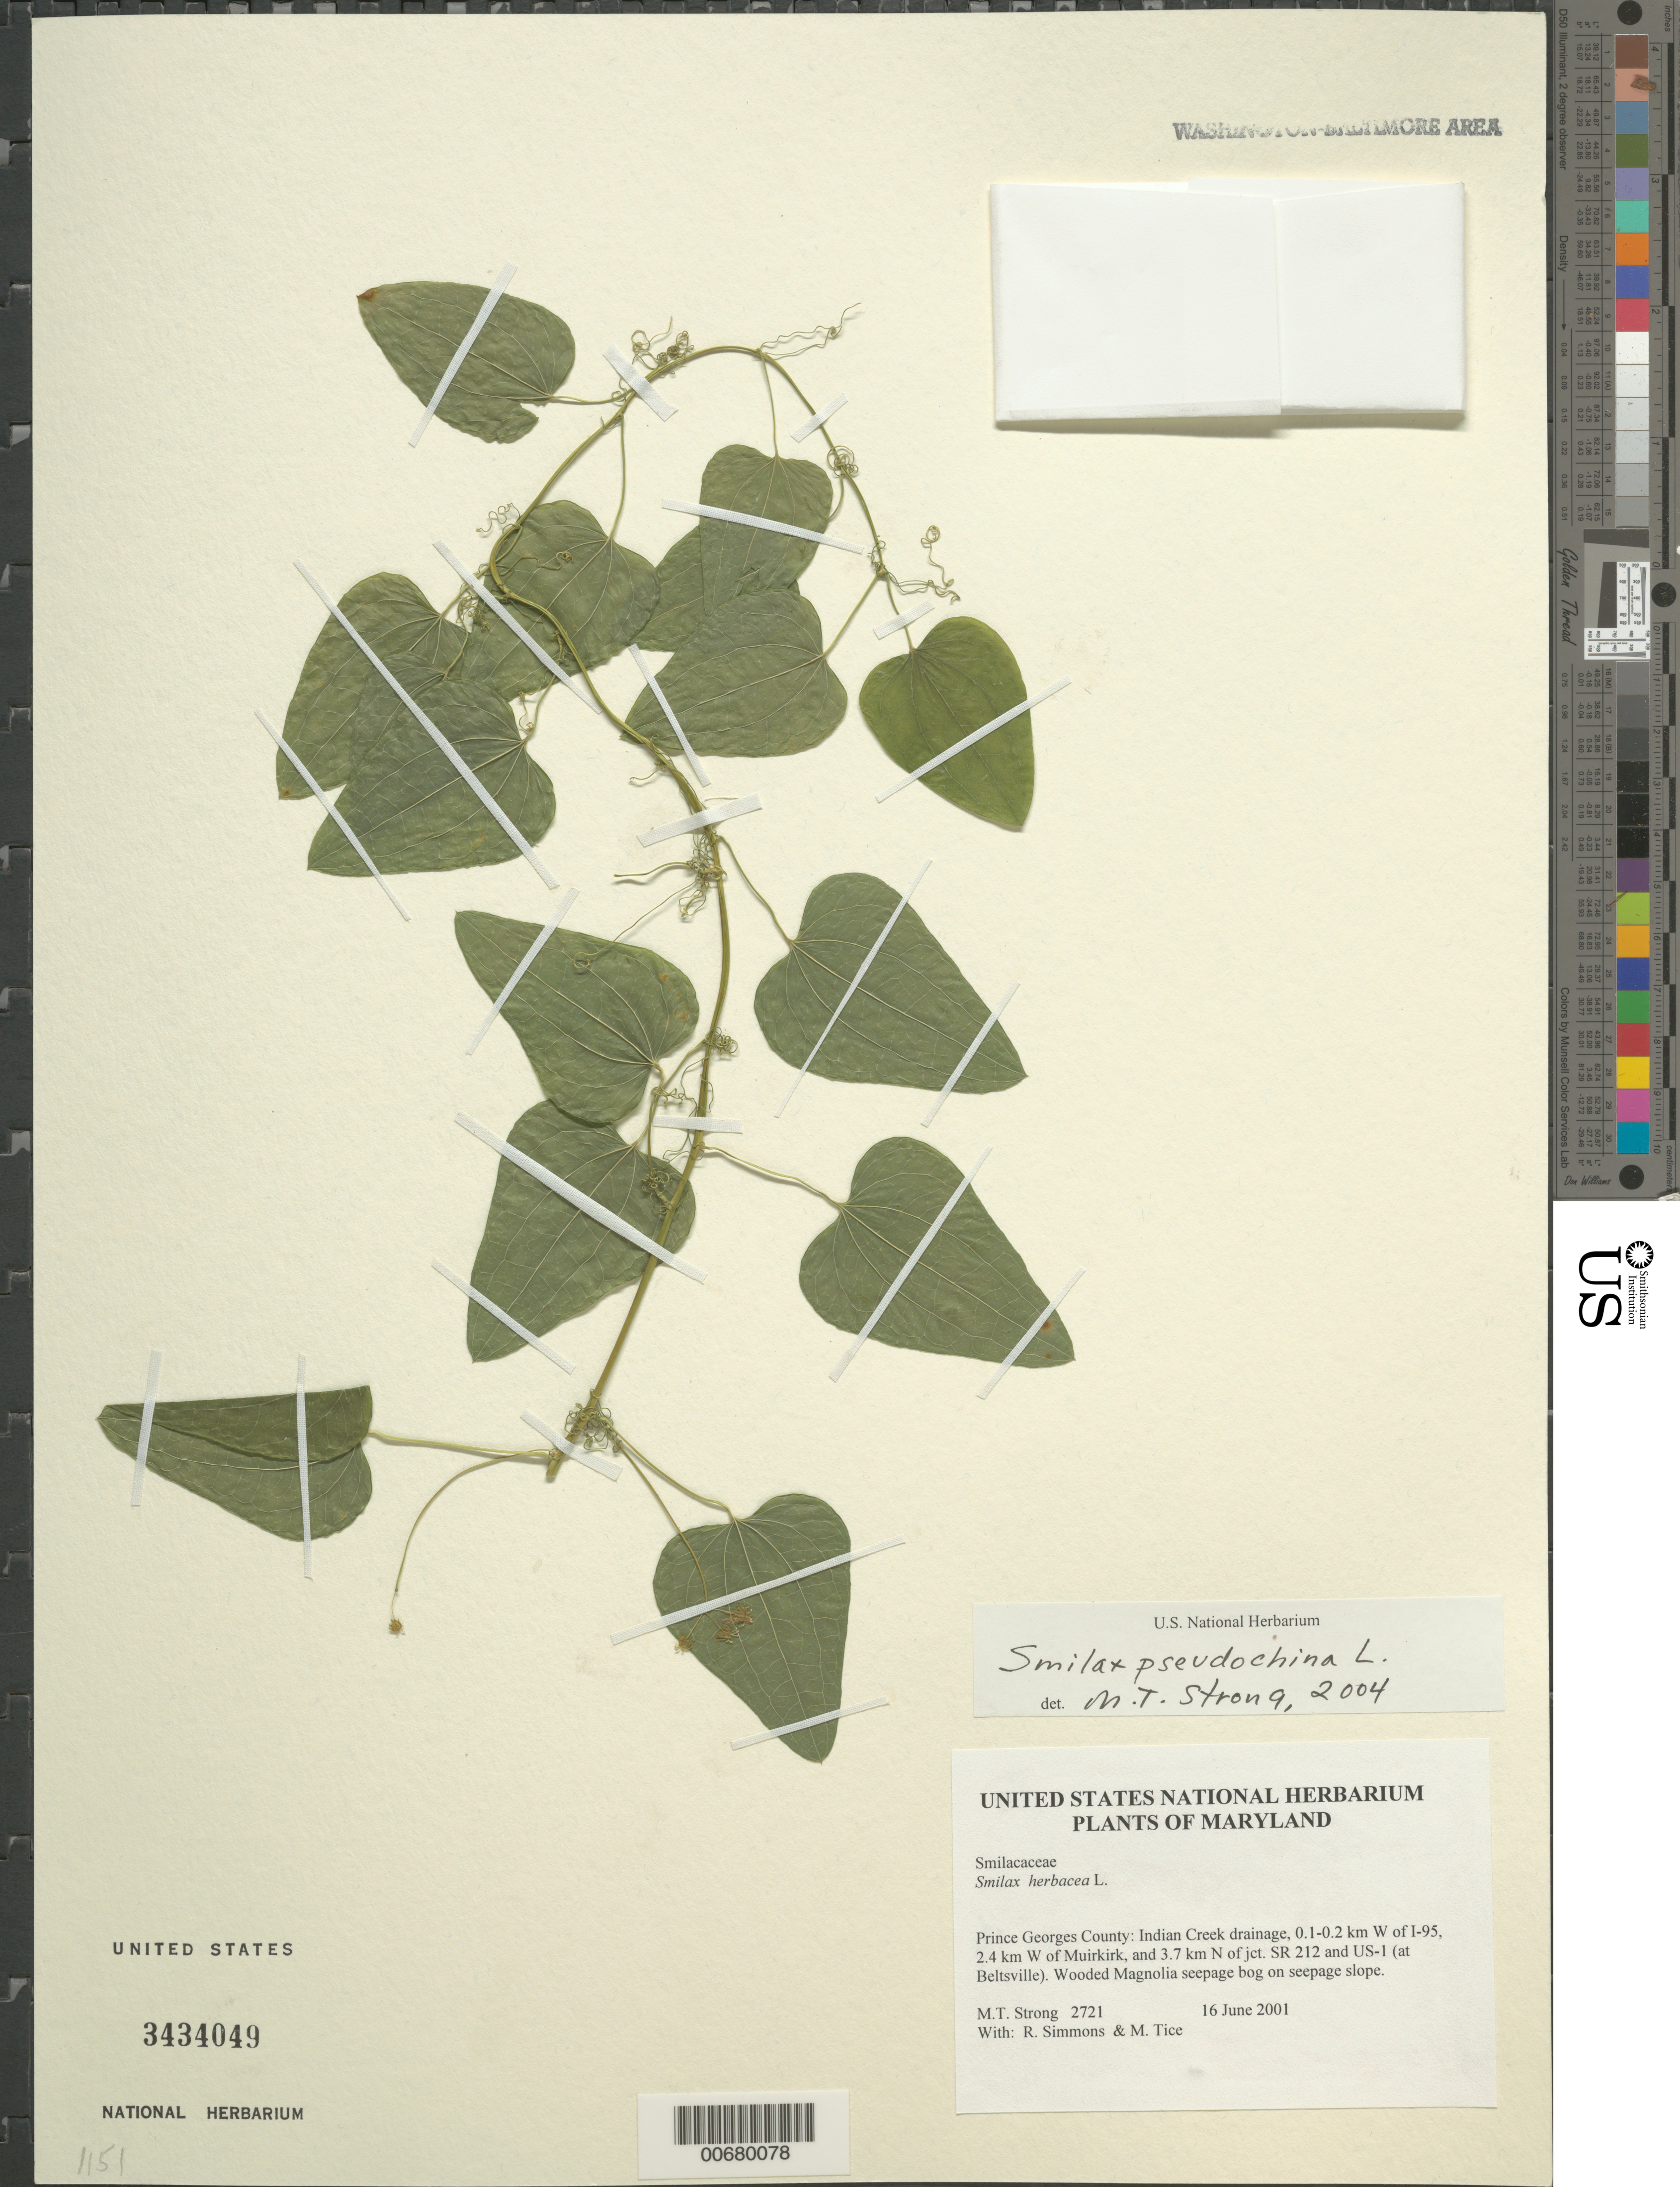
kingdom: Plantae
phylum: Tracheophyta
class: Liliopsida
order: Liliales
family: Smilacaceae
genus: Smilax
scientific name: Smilax pseudochina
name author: L.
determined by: Strong, M. T., (US), Smithsonian Institution - National Museum of Natural History (UNITED STATES)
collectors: M. T. Strong, R. H. Simmons & M. Tice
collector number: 2721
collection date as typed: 16 Jun 2001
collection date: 2001-06-16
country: United States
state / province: Maryland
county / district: Prince George's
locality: Indian Creek Drainage, 0.1-0.2 km W of I-95, 2.4 km W of Muirkirk, and 3.7 km N of jct. 202 and US-1 (at Beltsville.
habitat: Wooded Magnolia seepage bog on seepage slope.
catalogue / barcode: US 3434049